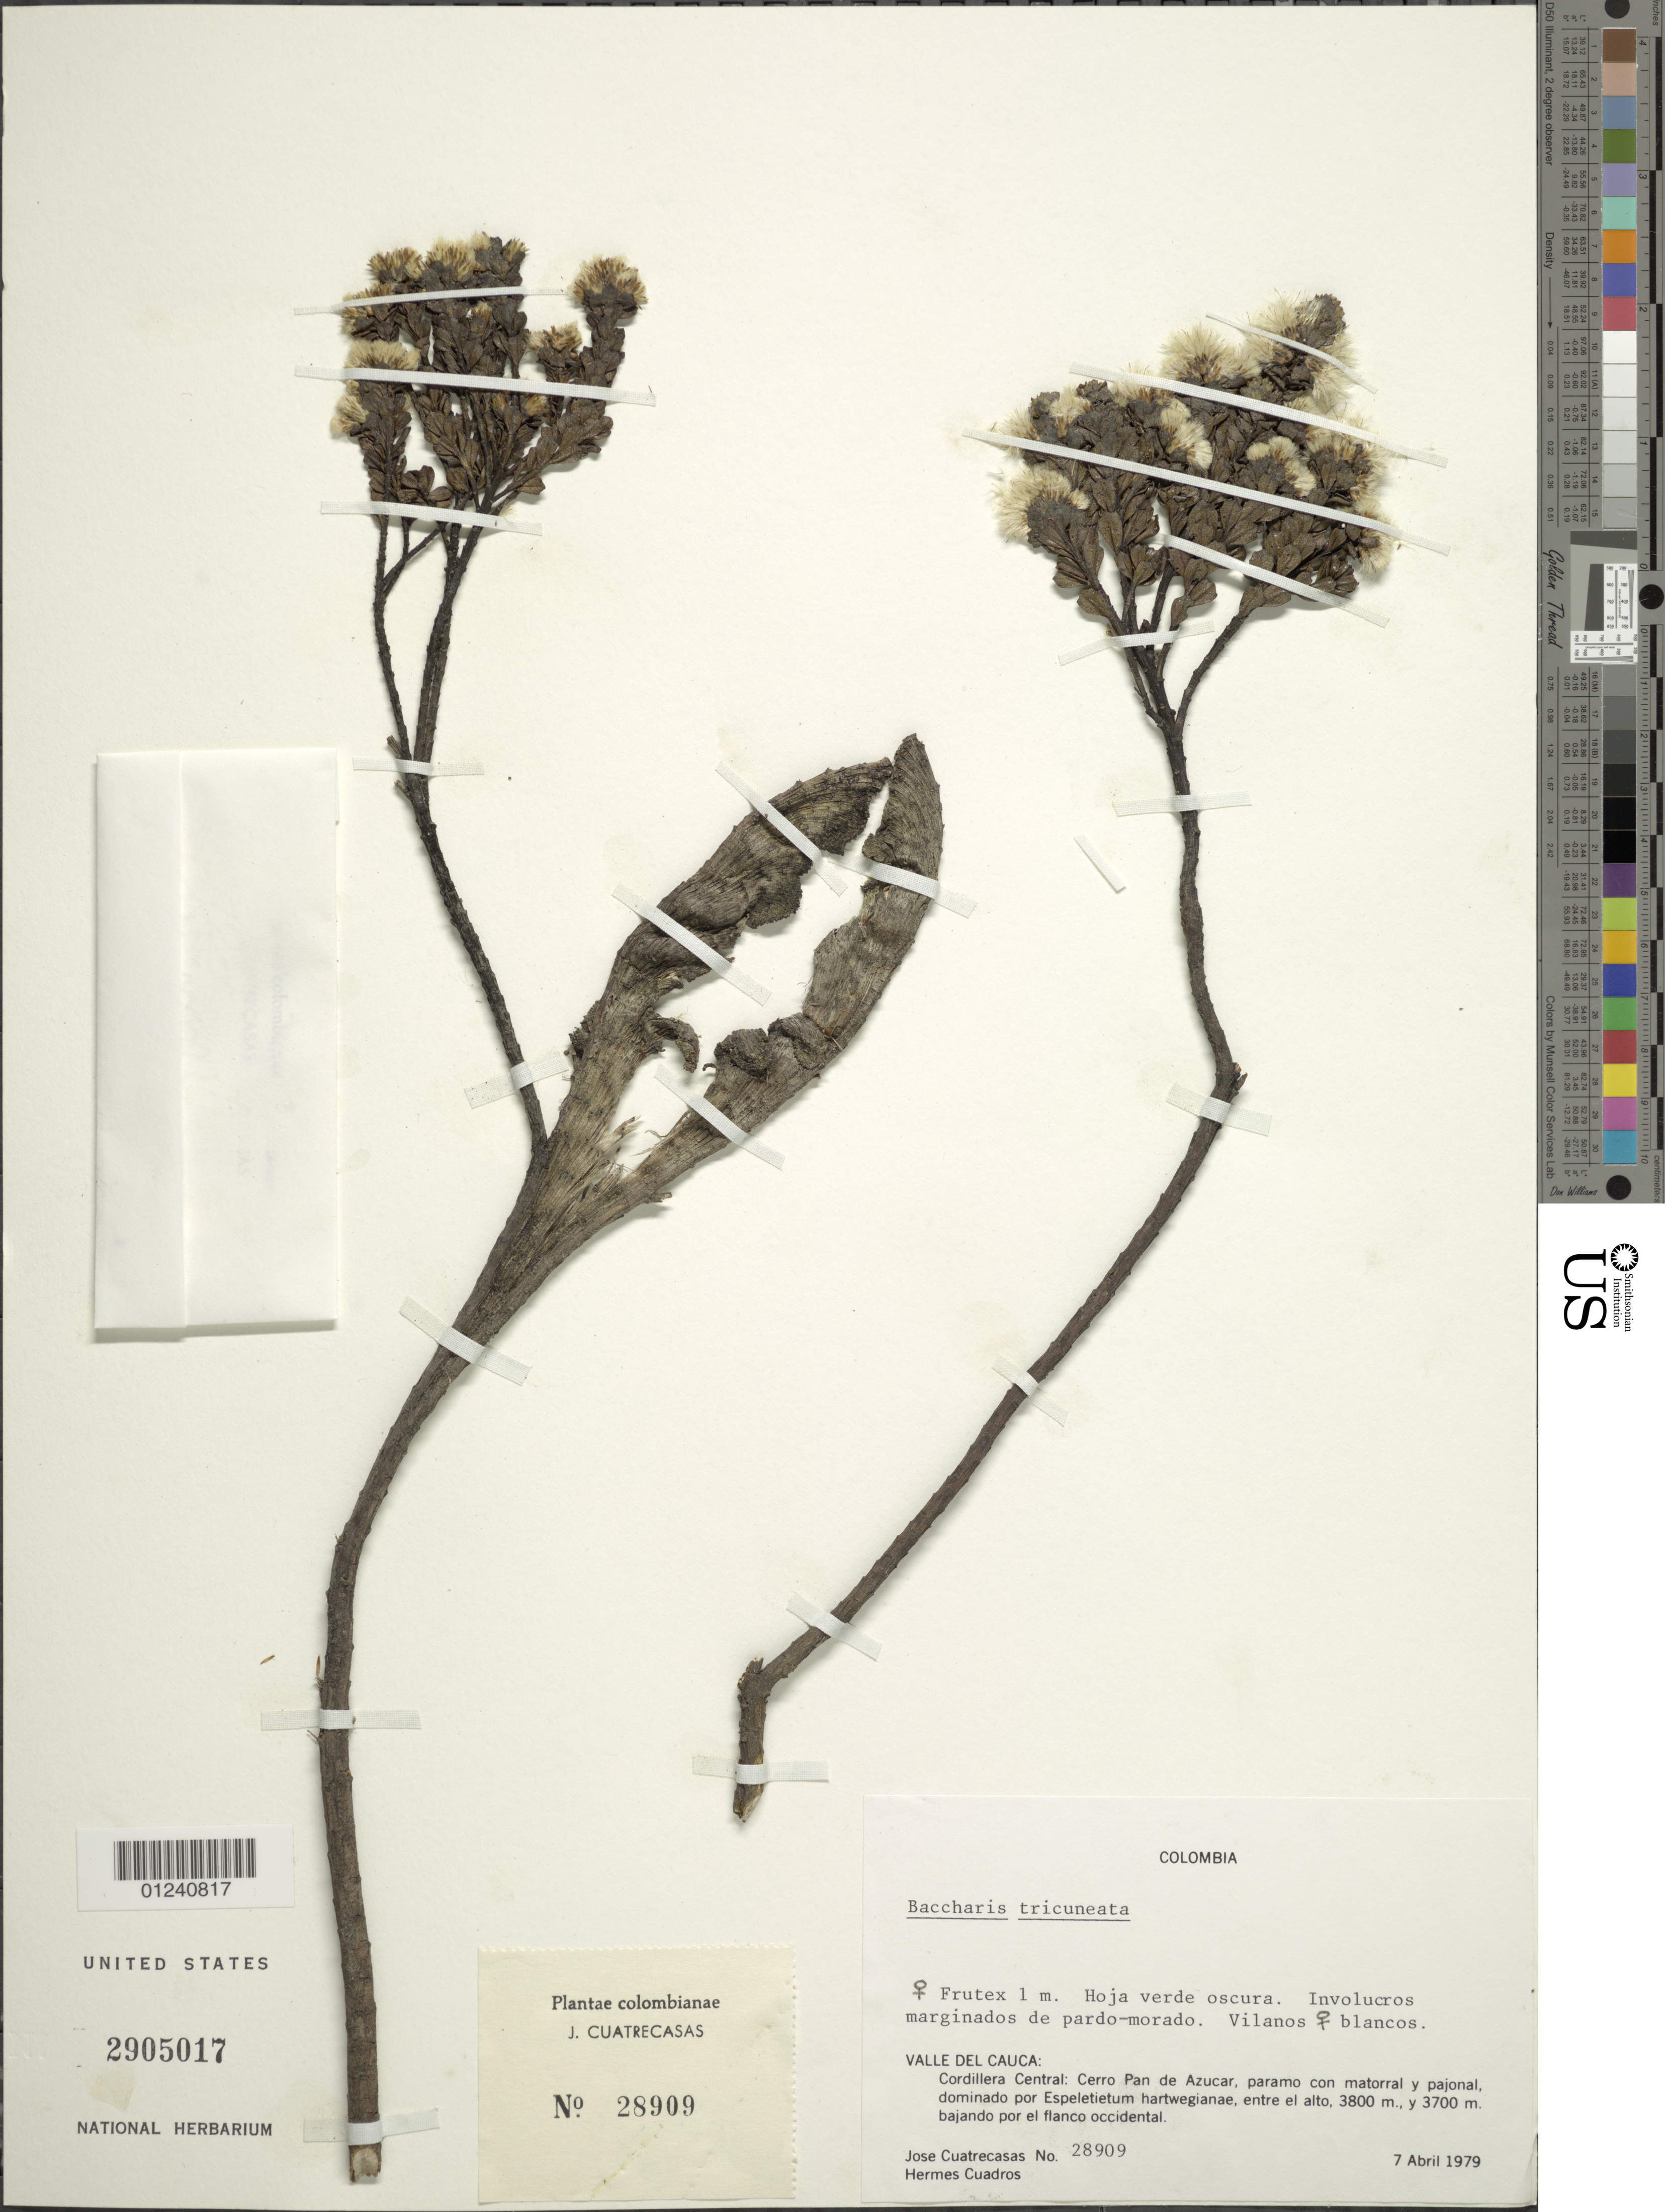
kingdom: Plantae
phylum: Tracheophyta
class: Magnoliopsida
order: Asterales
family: Asteraceae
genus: Baccharis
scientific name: Baccharis tricuneata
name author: (L. f.) Pers.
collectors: J. Cuatrecasas & H. Cuadros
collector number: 28909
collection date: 1979-04-07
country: Colombia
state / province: Valle del Cauca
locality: Cordillera Central; Cerro Pan de Azucar, paramo con matorral y pajonal, dominado por Espeletietum hartwegianae, entre el alto, bajando por el flanco occidental.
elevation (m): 3700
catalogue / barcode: US 2905017